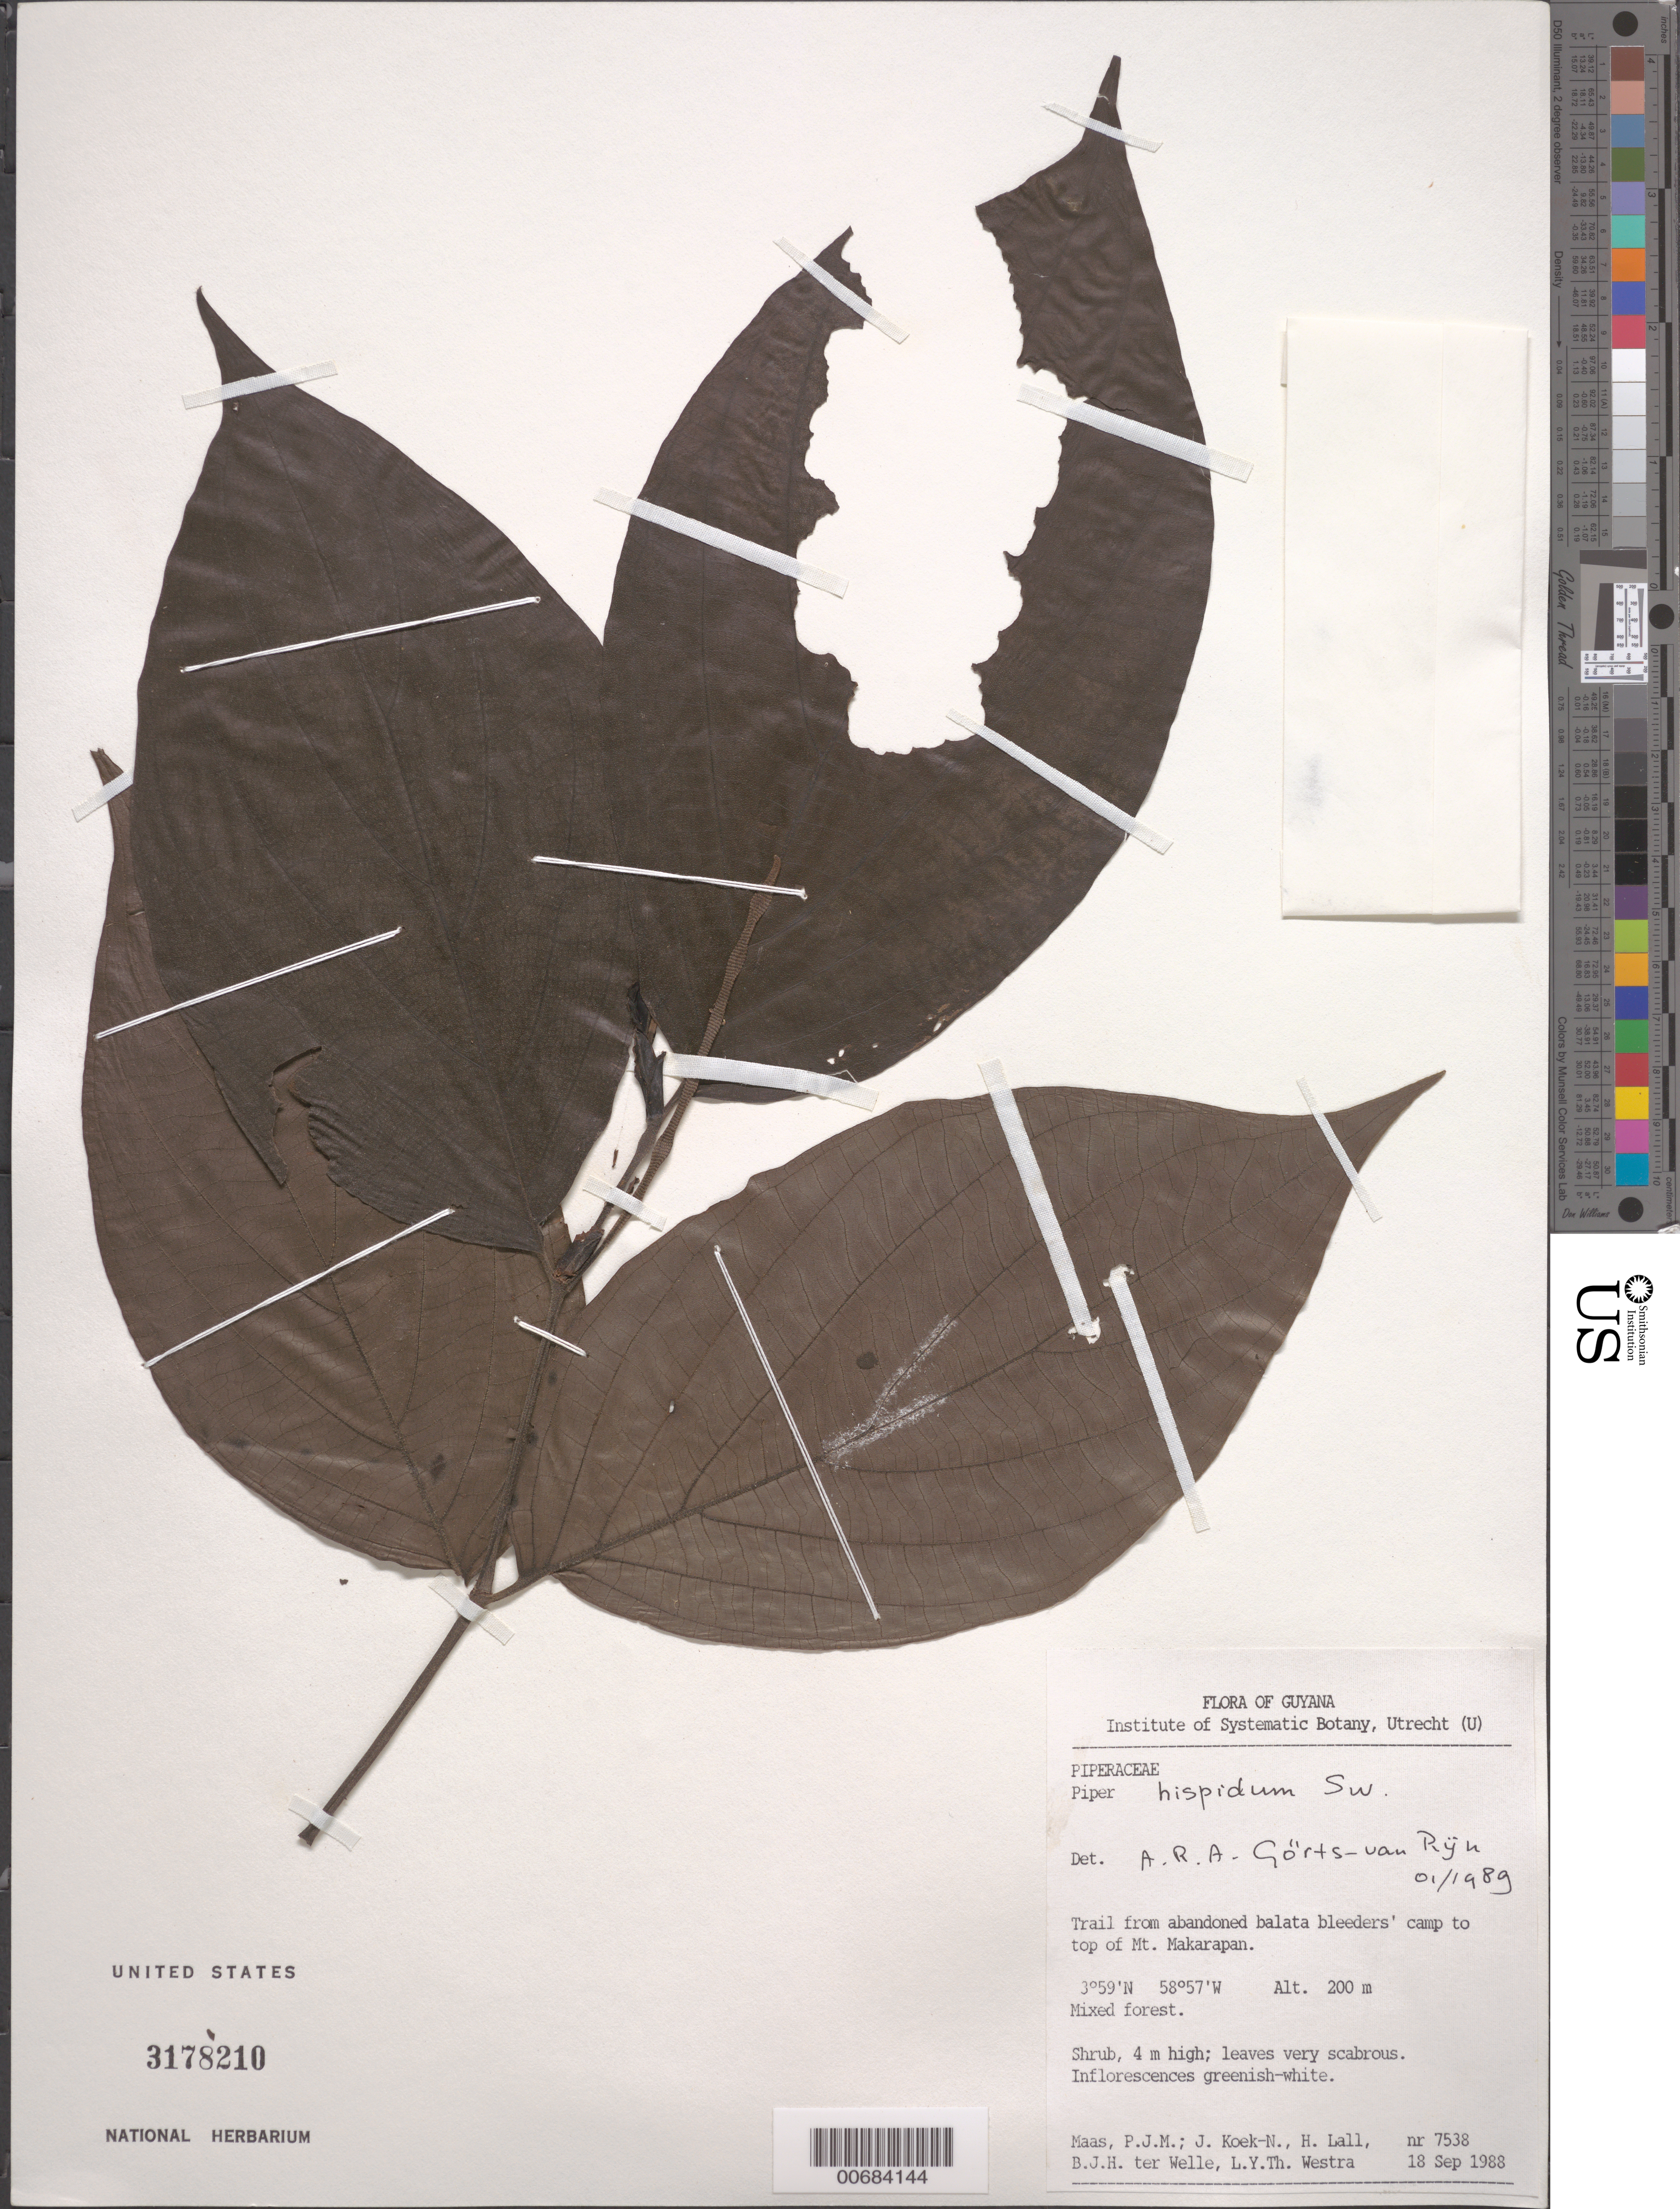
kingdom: Plantae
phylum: Tracheophyta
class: Magnoliopsida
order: Piperales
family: Piperaceae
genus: Piper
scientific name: Piper hispidum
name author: Sw.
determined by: Görts-van Rijn, A. R. A.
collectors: P. Maas, J. Koek-Noorman, H. Lall, B. Welle & L. Y. T. Westra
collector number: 7538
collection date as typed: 18-Sep-88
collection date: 1988-09-18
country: Guyana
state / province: U. Takutu-U. Essequibo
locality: Mt. Makarapan, trail from abandoned balata bleeder camp to top of mt.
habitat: Mixed forest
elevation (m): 200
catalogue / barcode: US 3178210